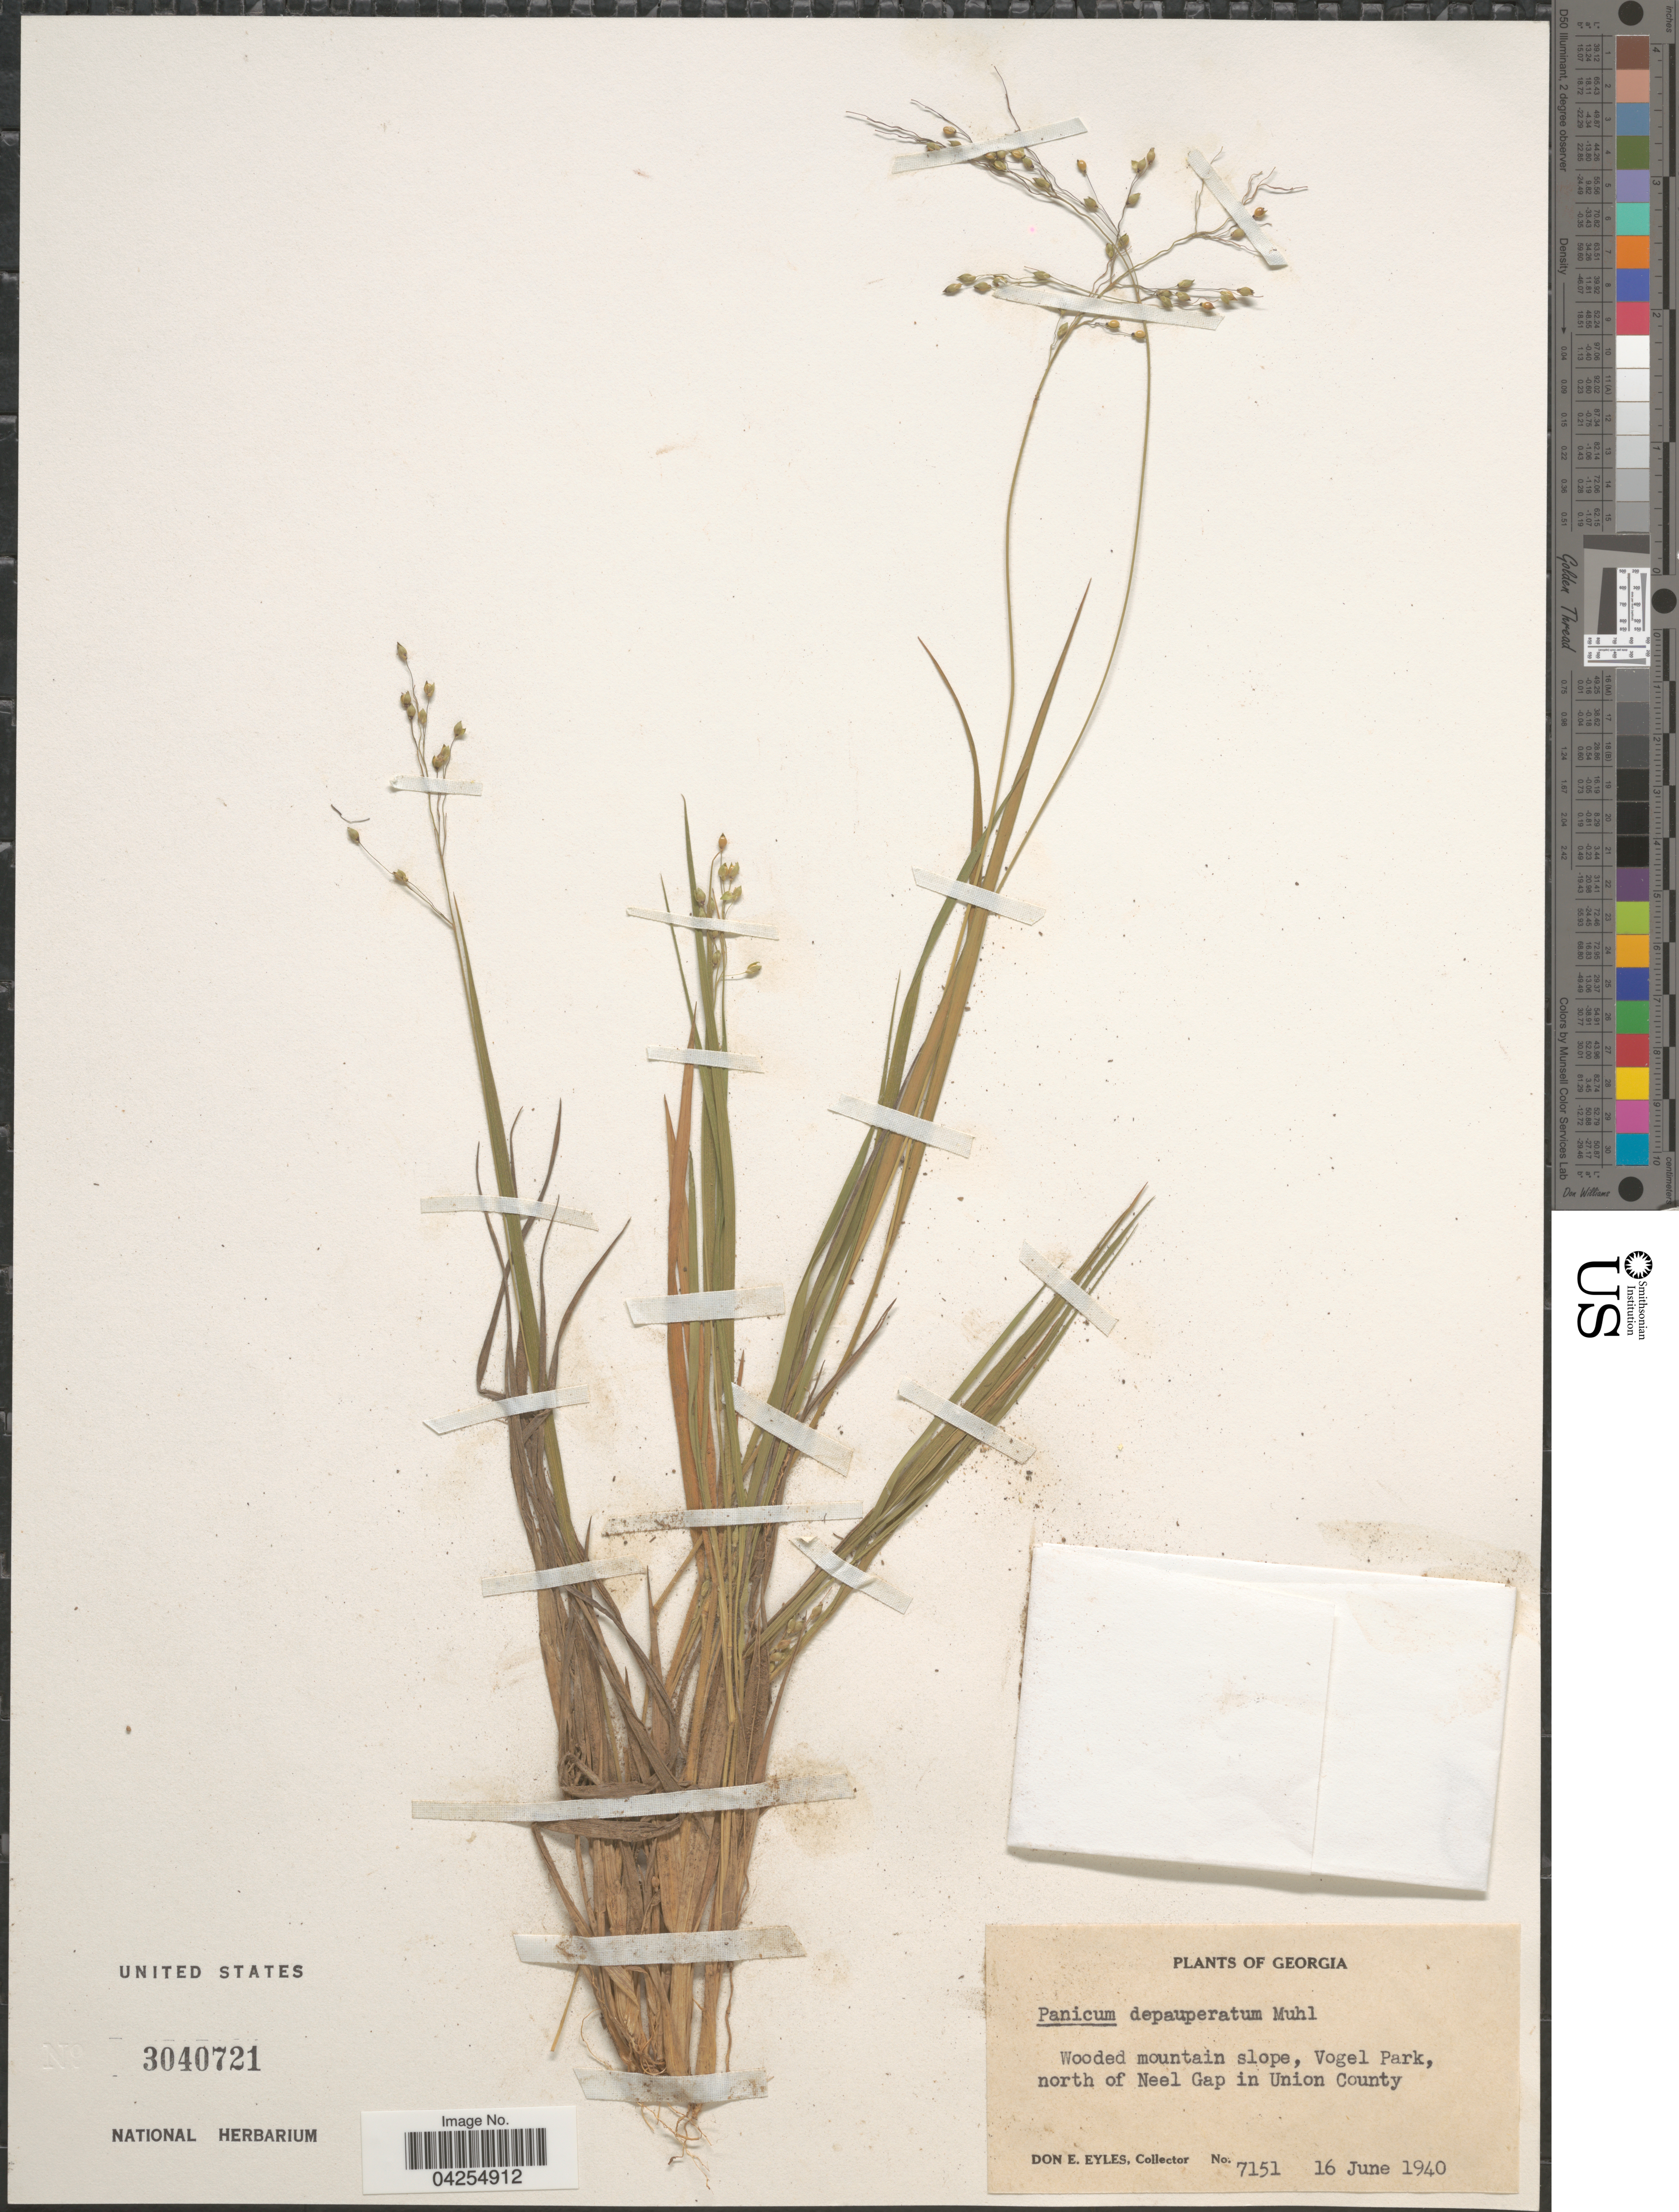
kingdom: Plantae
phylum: Tracheophyta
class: Liliopsida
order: Poales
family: Poaceae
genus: Dichanthelium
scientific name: Dichanthelium depauperatum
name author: (Muhl.) Gould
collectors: D. Eyles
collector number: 7151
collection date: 1940-06-16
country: United States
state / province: Georgia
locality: Wooded mountain slope, Vogel Park, north of Neel Gap in Union County.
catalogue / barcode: US 3040721